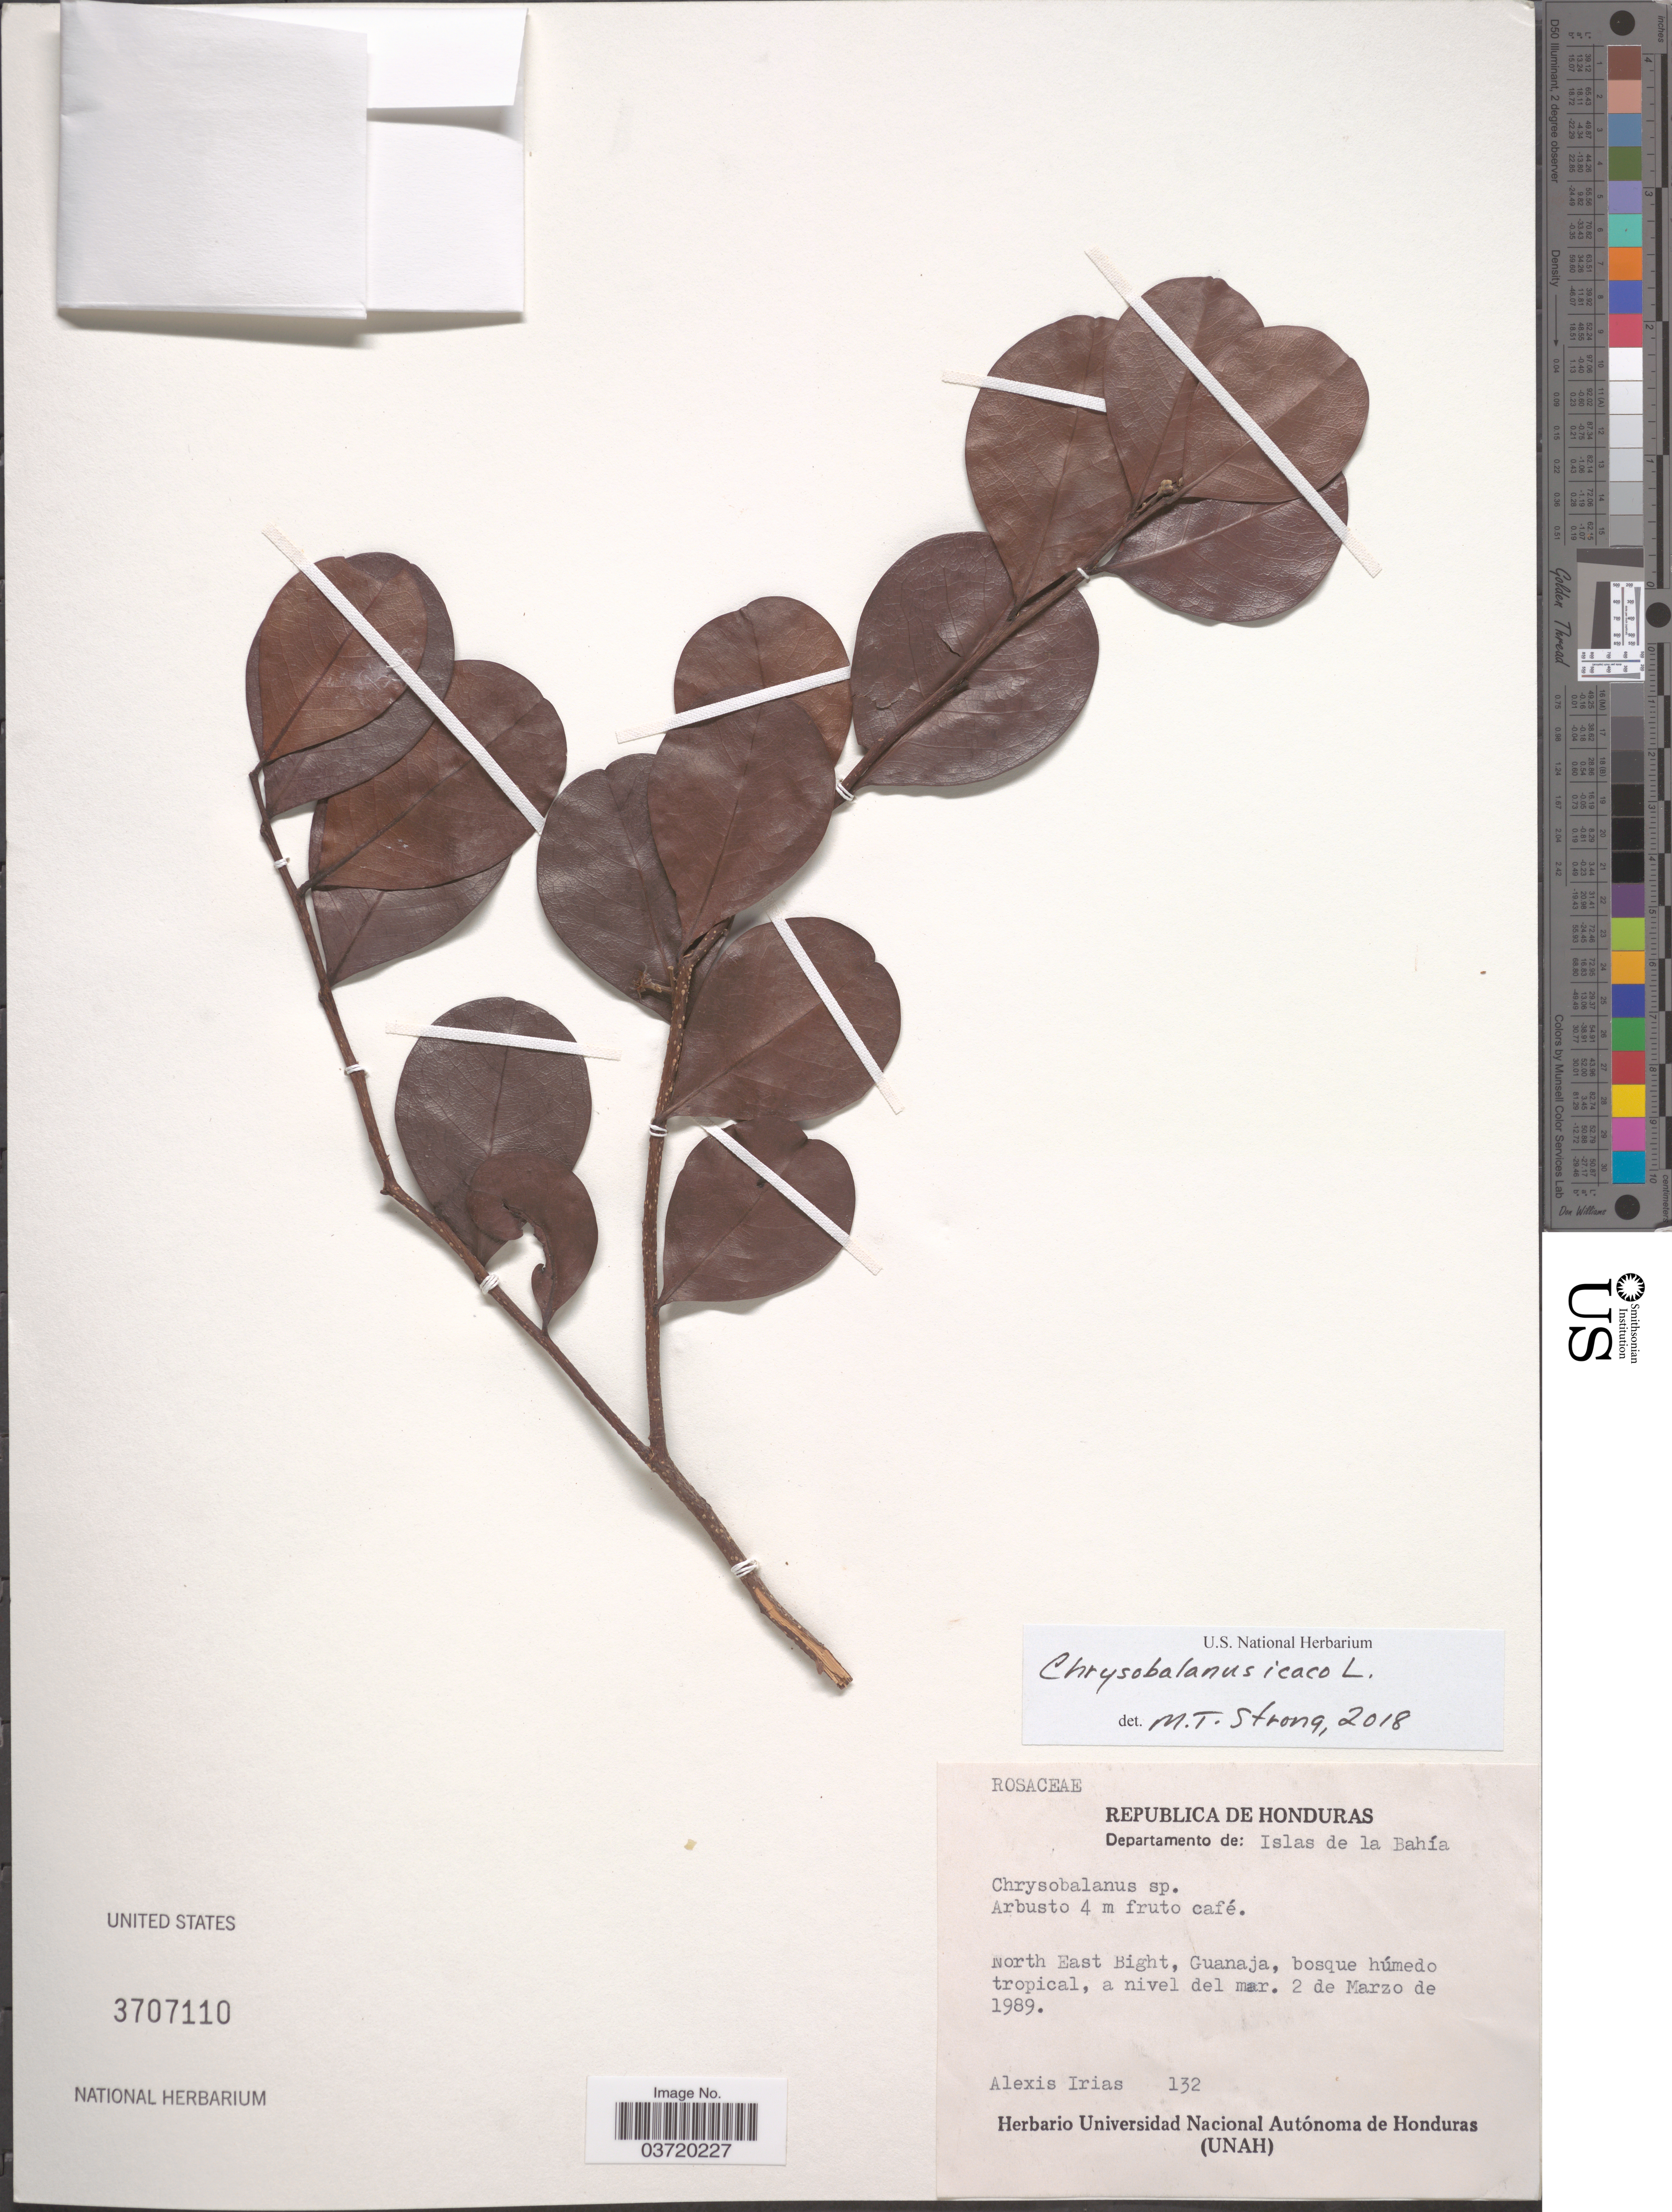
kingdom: Plantae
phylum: Tracheophyta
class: Magnoliopsida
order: Malpighiales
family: Chrysobalanaceae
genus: Chrysobalanus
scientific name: Chrysobalanus icaco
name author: L.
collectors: A. Irias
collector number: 132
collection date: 1989-03-02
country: Honduras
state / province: Islas de la Bahía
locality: Departamento de : Islas de la Bahía. North East Bight, Guanaja, bosque húmedo tropical.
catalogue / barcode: US 3707110